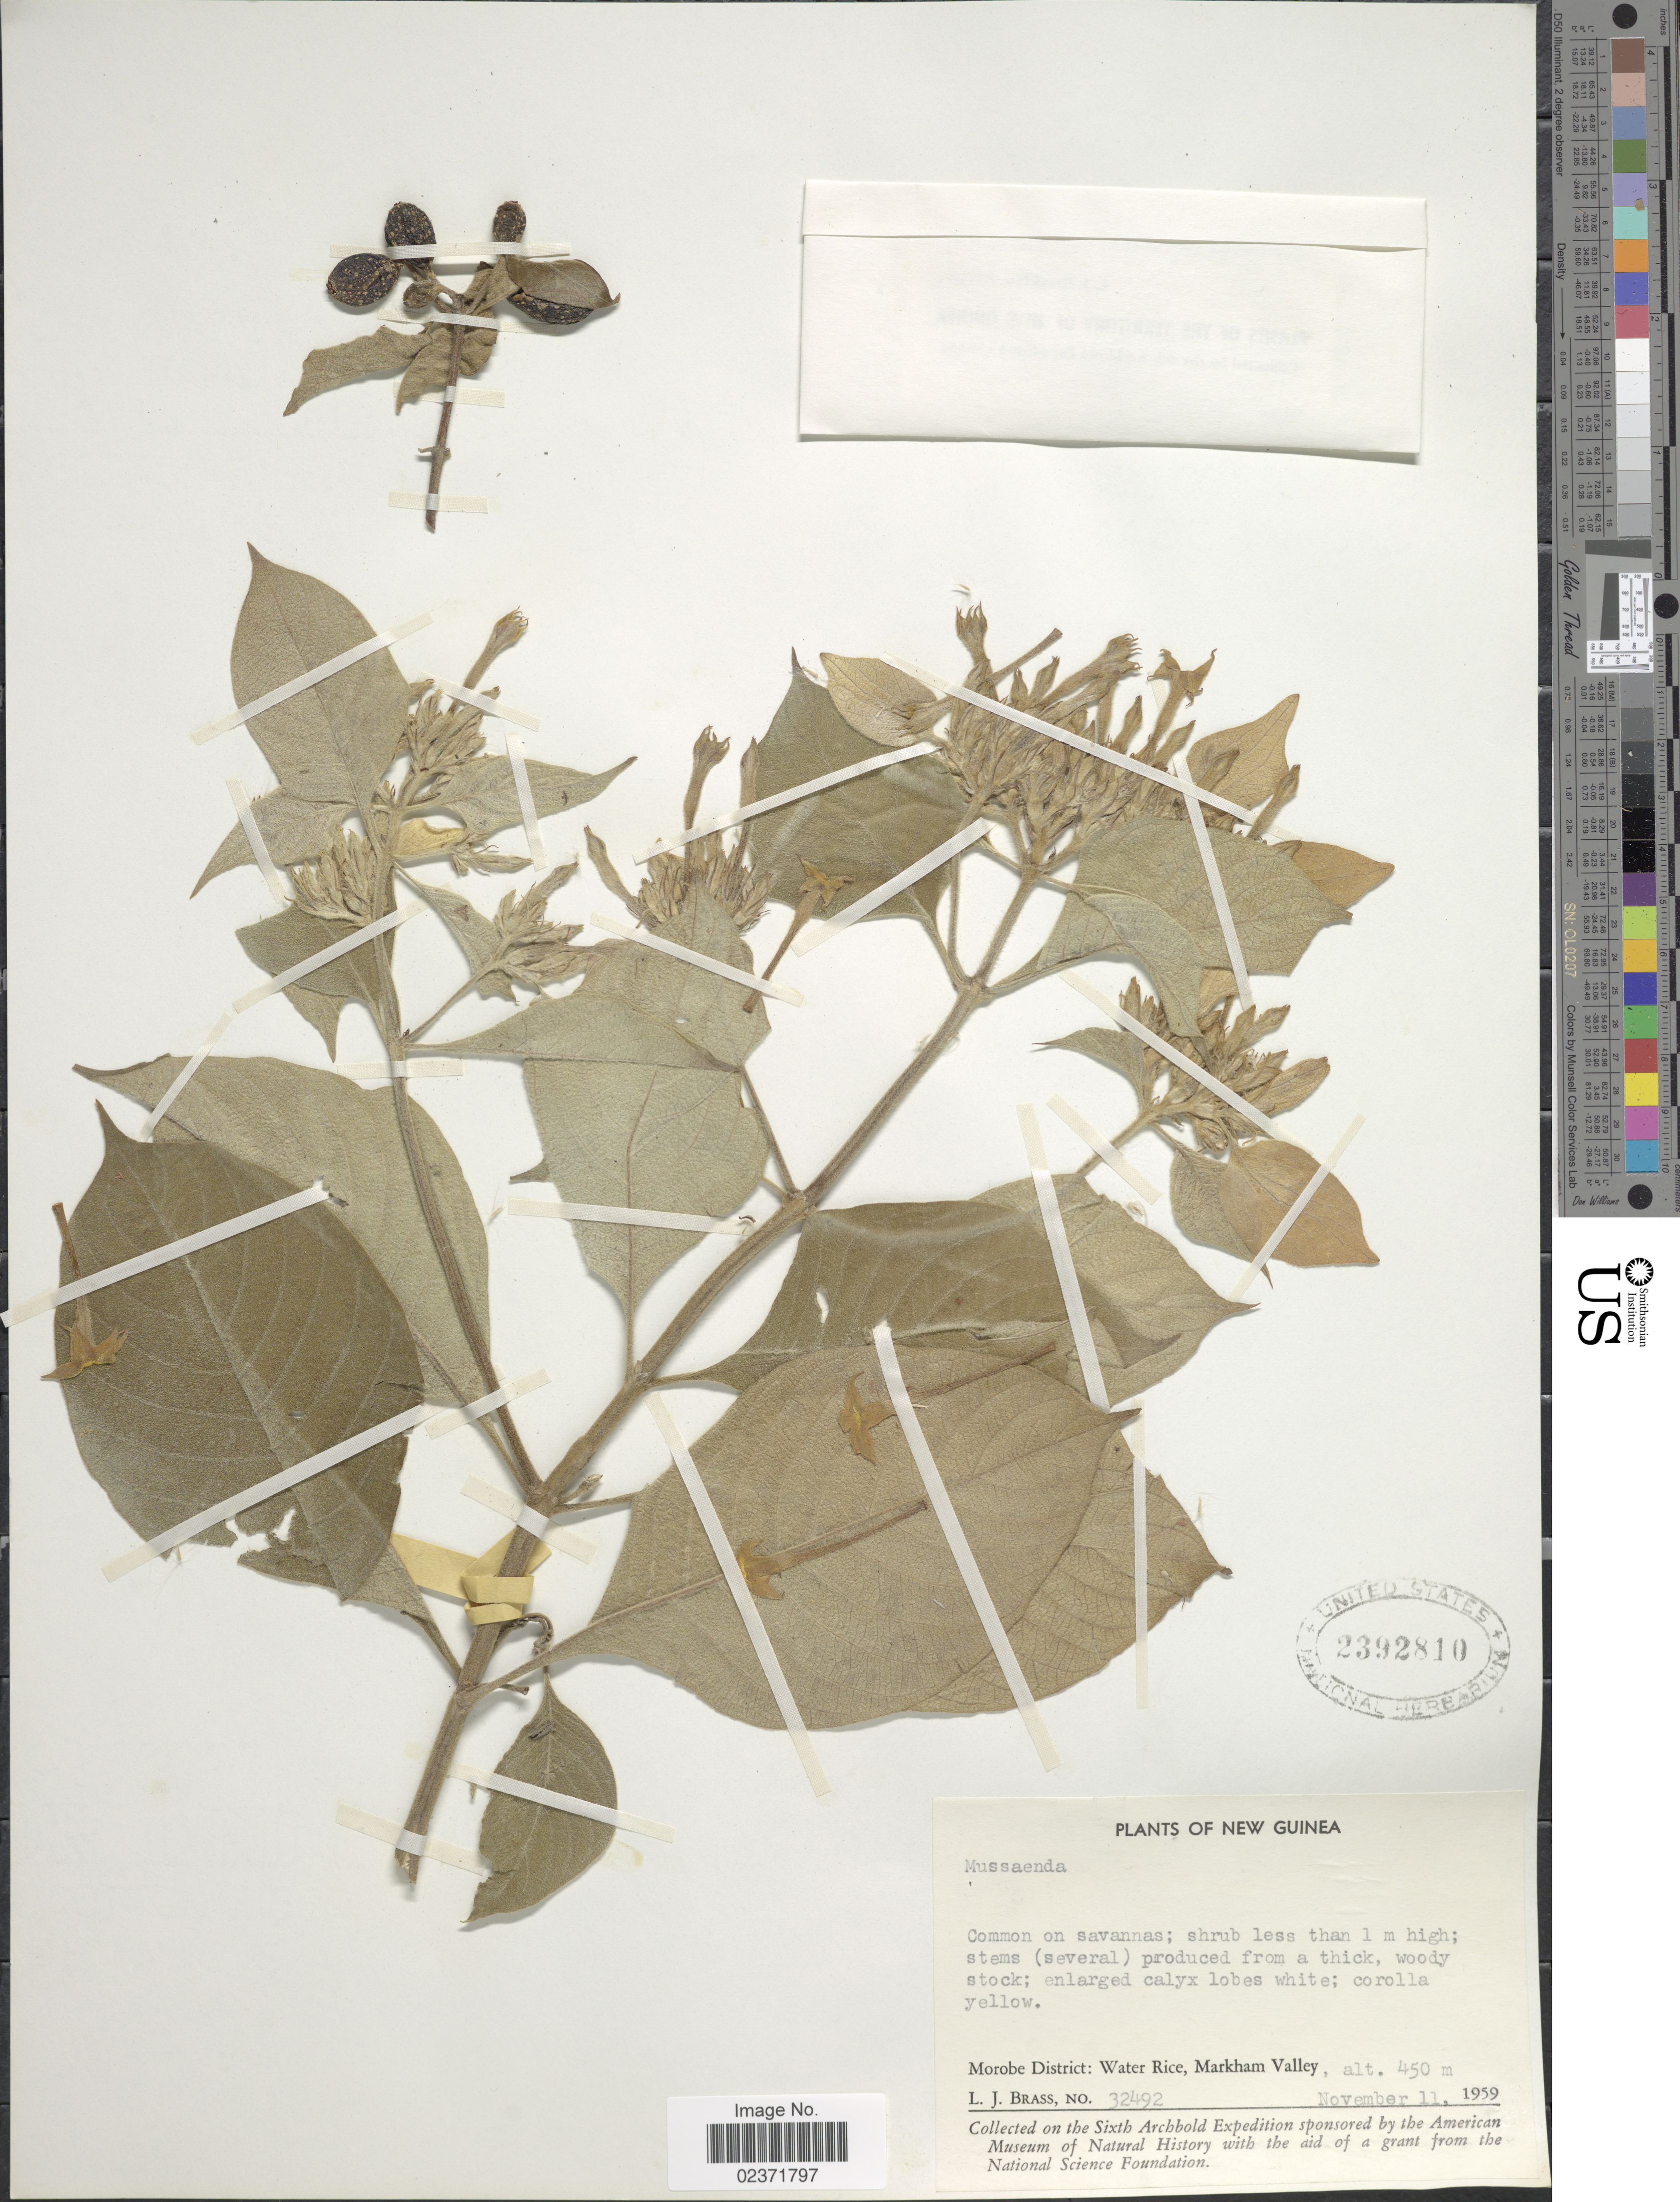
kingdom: Plantae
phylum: Tracheophyta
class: Magnoliopsida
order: Gentianales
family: Rubiaceae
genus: Mussaenda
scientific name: Mussaenda sp.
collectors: L. J. Brass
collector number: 32492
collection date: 1959-11-11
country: Papua New Guinea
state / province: Morobe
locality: New Guinea, Morobe District: Water Rice, Markham Valley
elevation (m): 450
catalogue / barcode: US 2392810